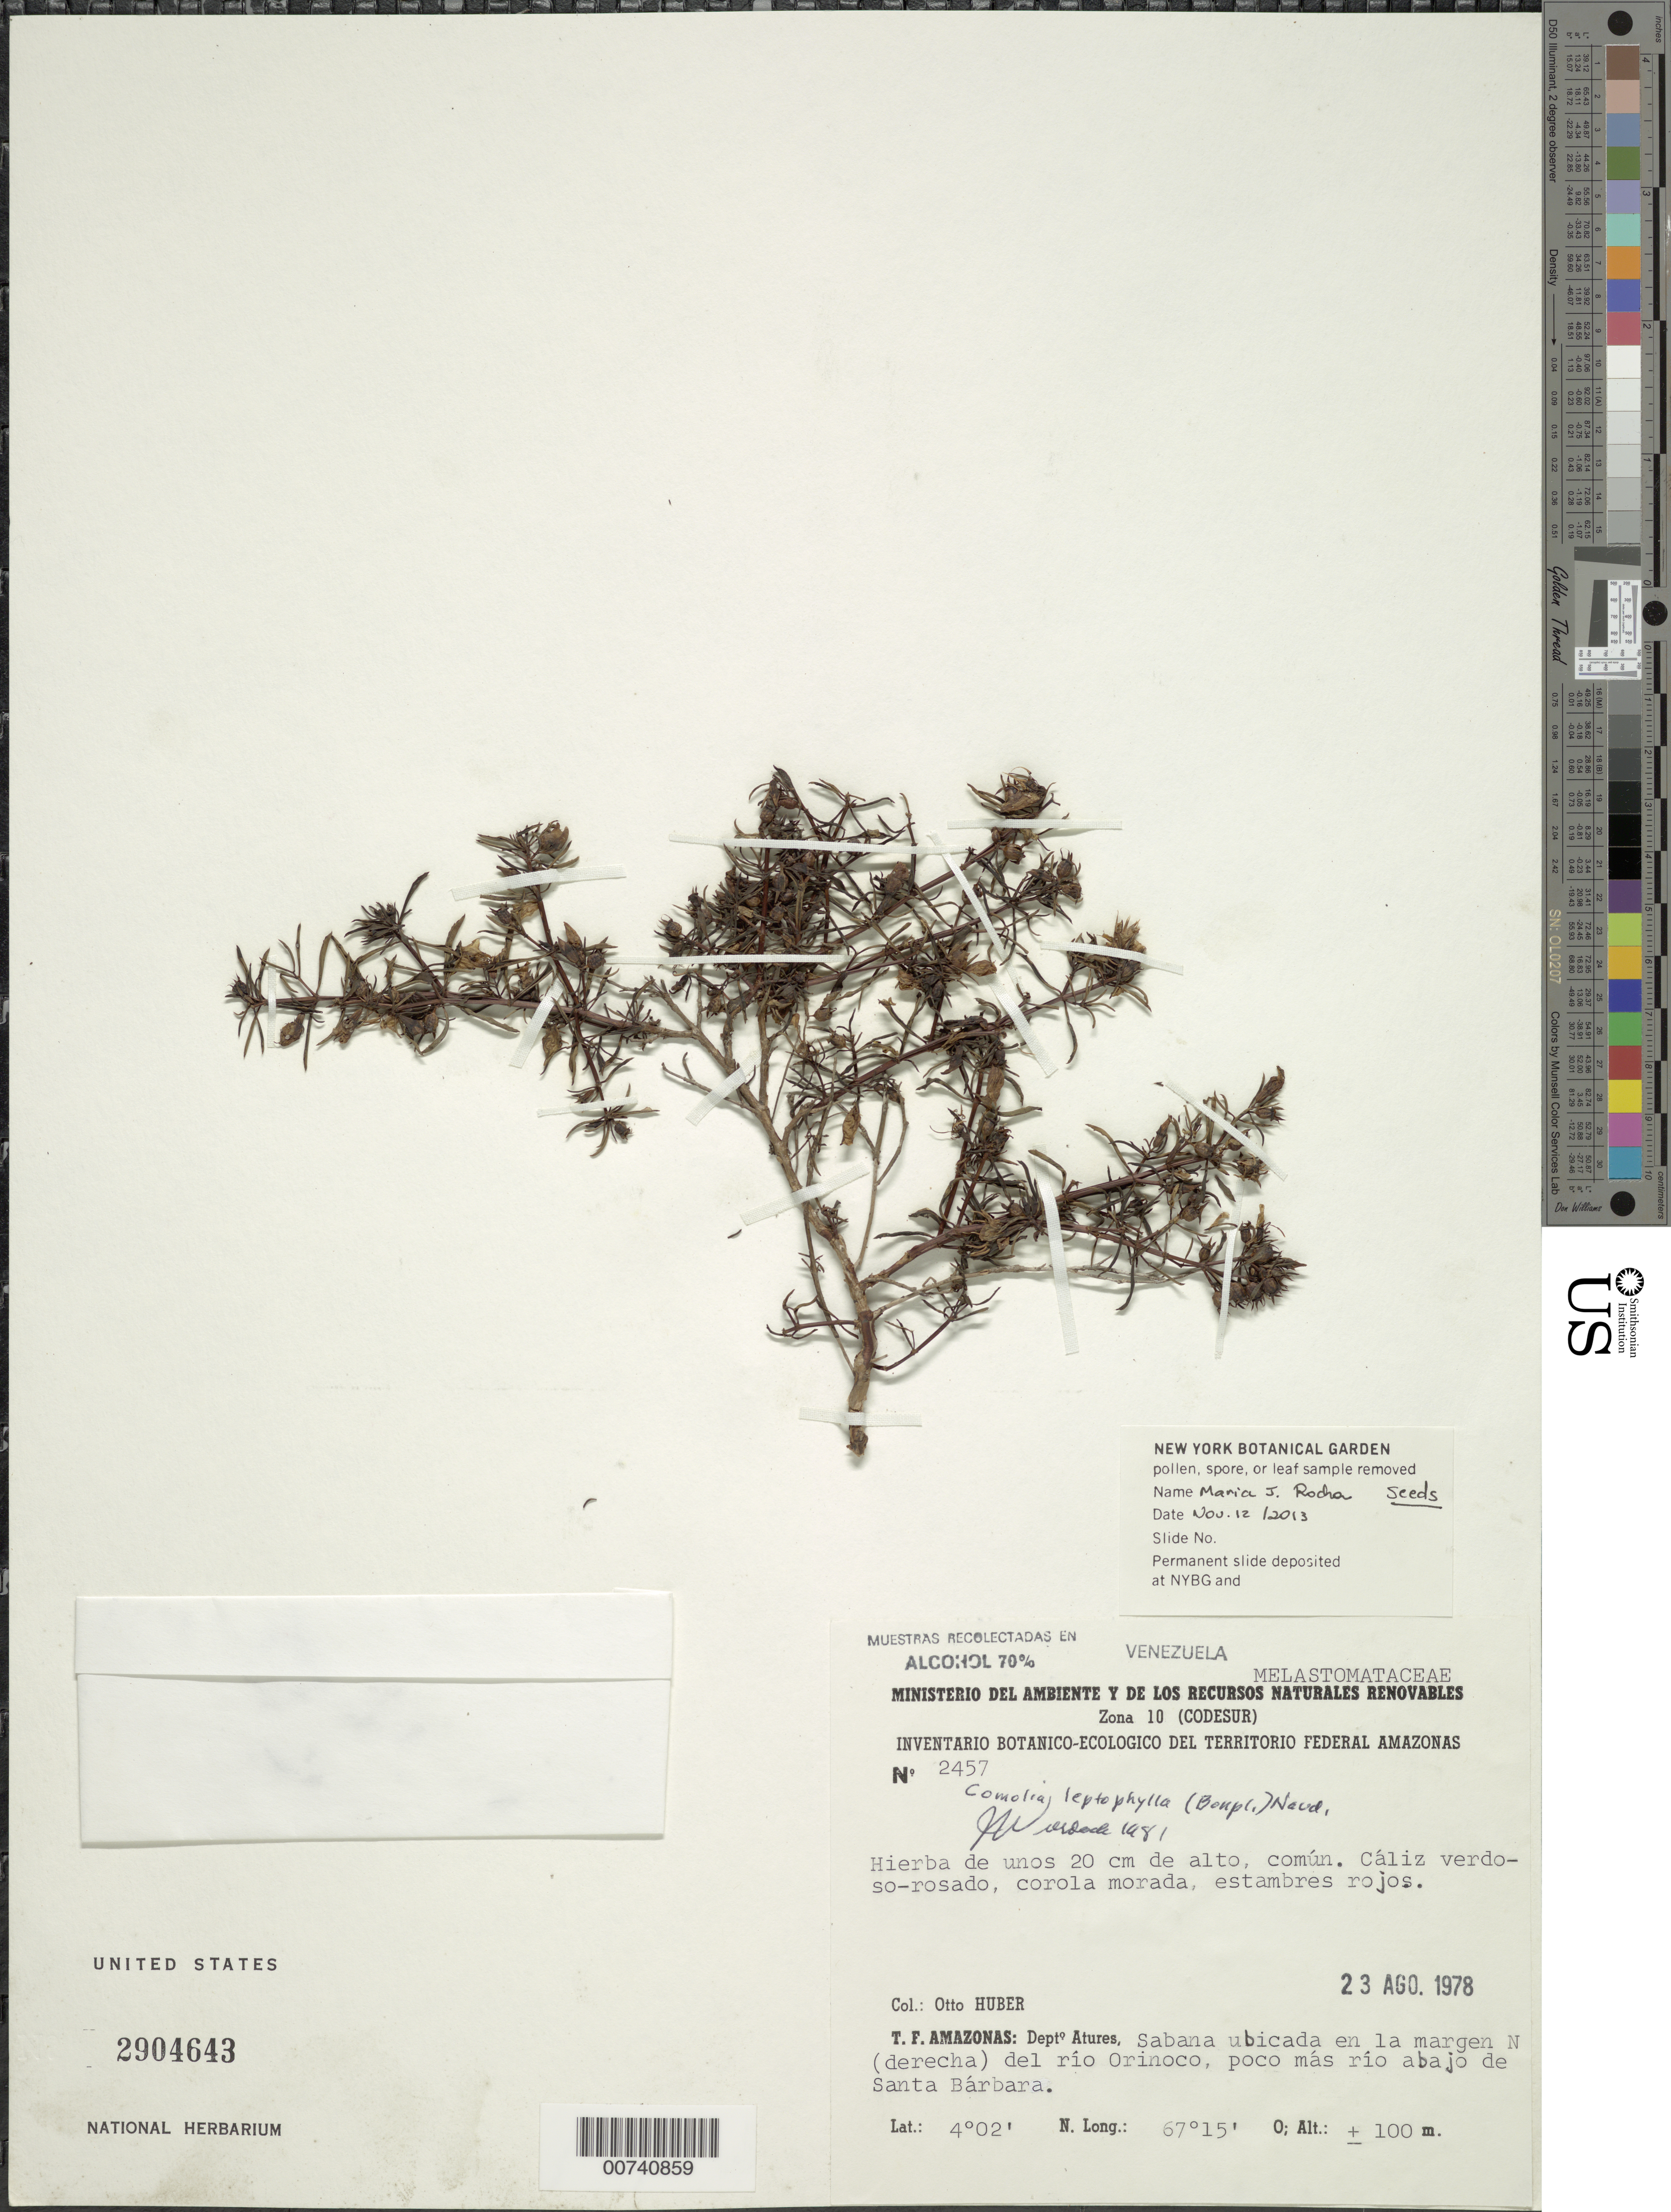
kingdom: Plantae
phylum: Tracheophyta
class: Magnoliopsida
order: Myrtales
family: Melastomataceae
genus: Comolia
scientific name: Comolia leptophylla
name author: (Bonpl.) Naudin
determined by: Wurdack, John J., (US), US (UNITED STATES)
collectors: O. Huber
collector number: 2457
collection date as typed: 23-Aug-78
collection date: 1978-08-23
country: Venezuela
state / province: Amazonas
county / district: Atures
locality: Santa Bárbara, poco más río abajo, N (derecha) del Río Orinoco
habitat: Savanna along river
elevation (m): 100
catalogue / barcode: US 2904643